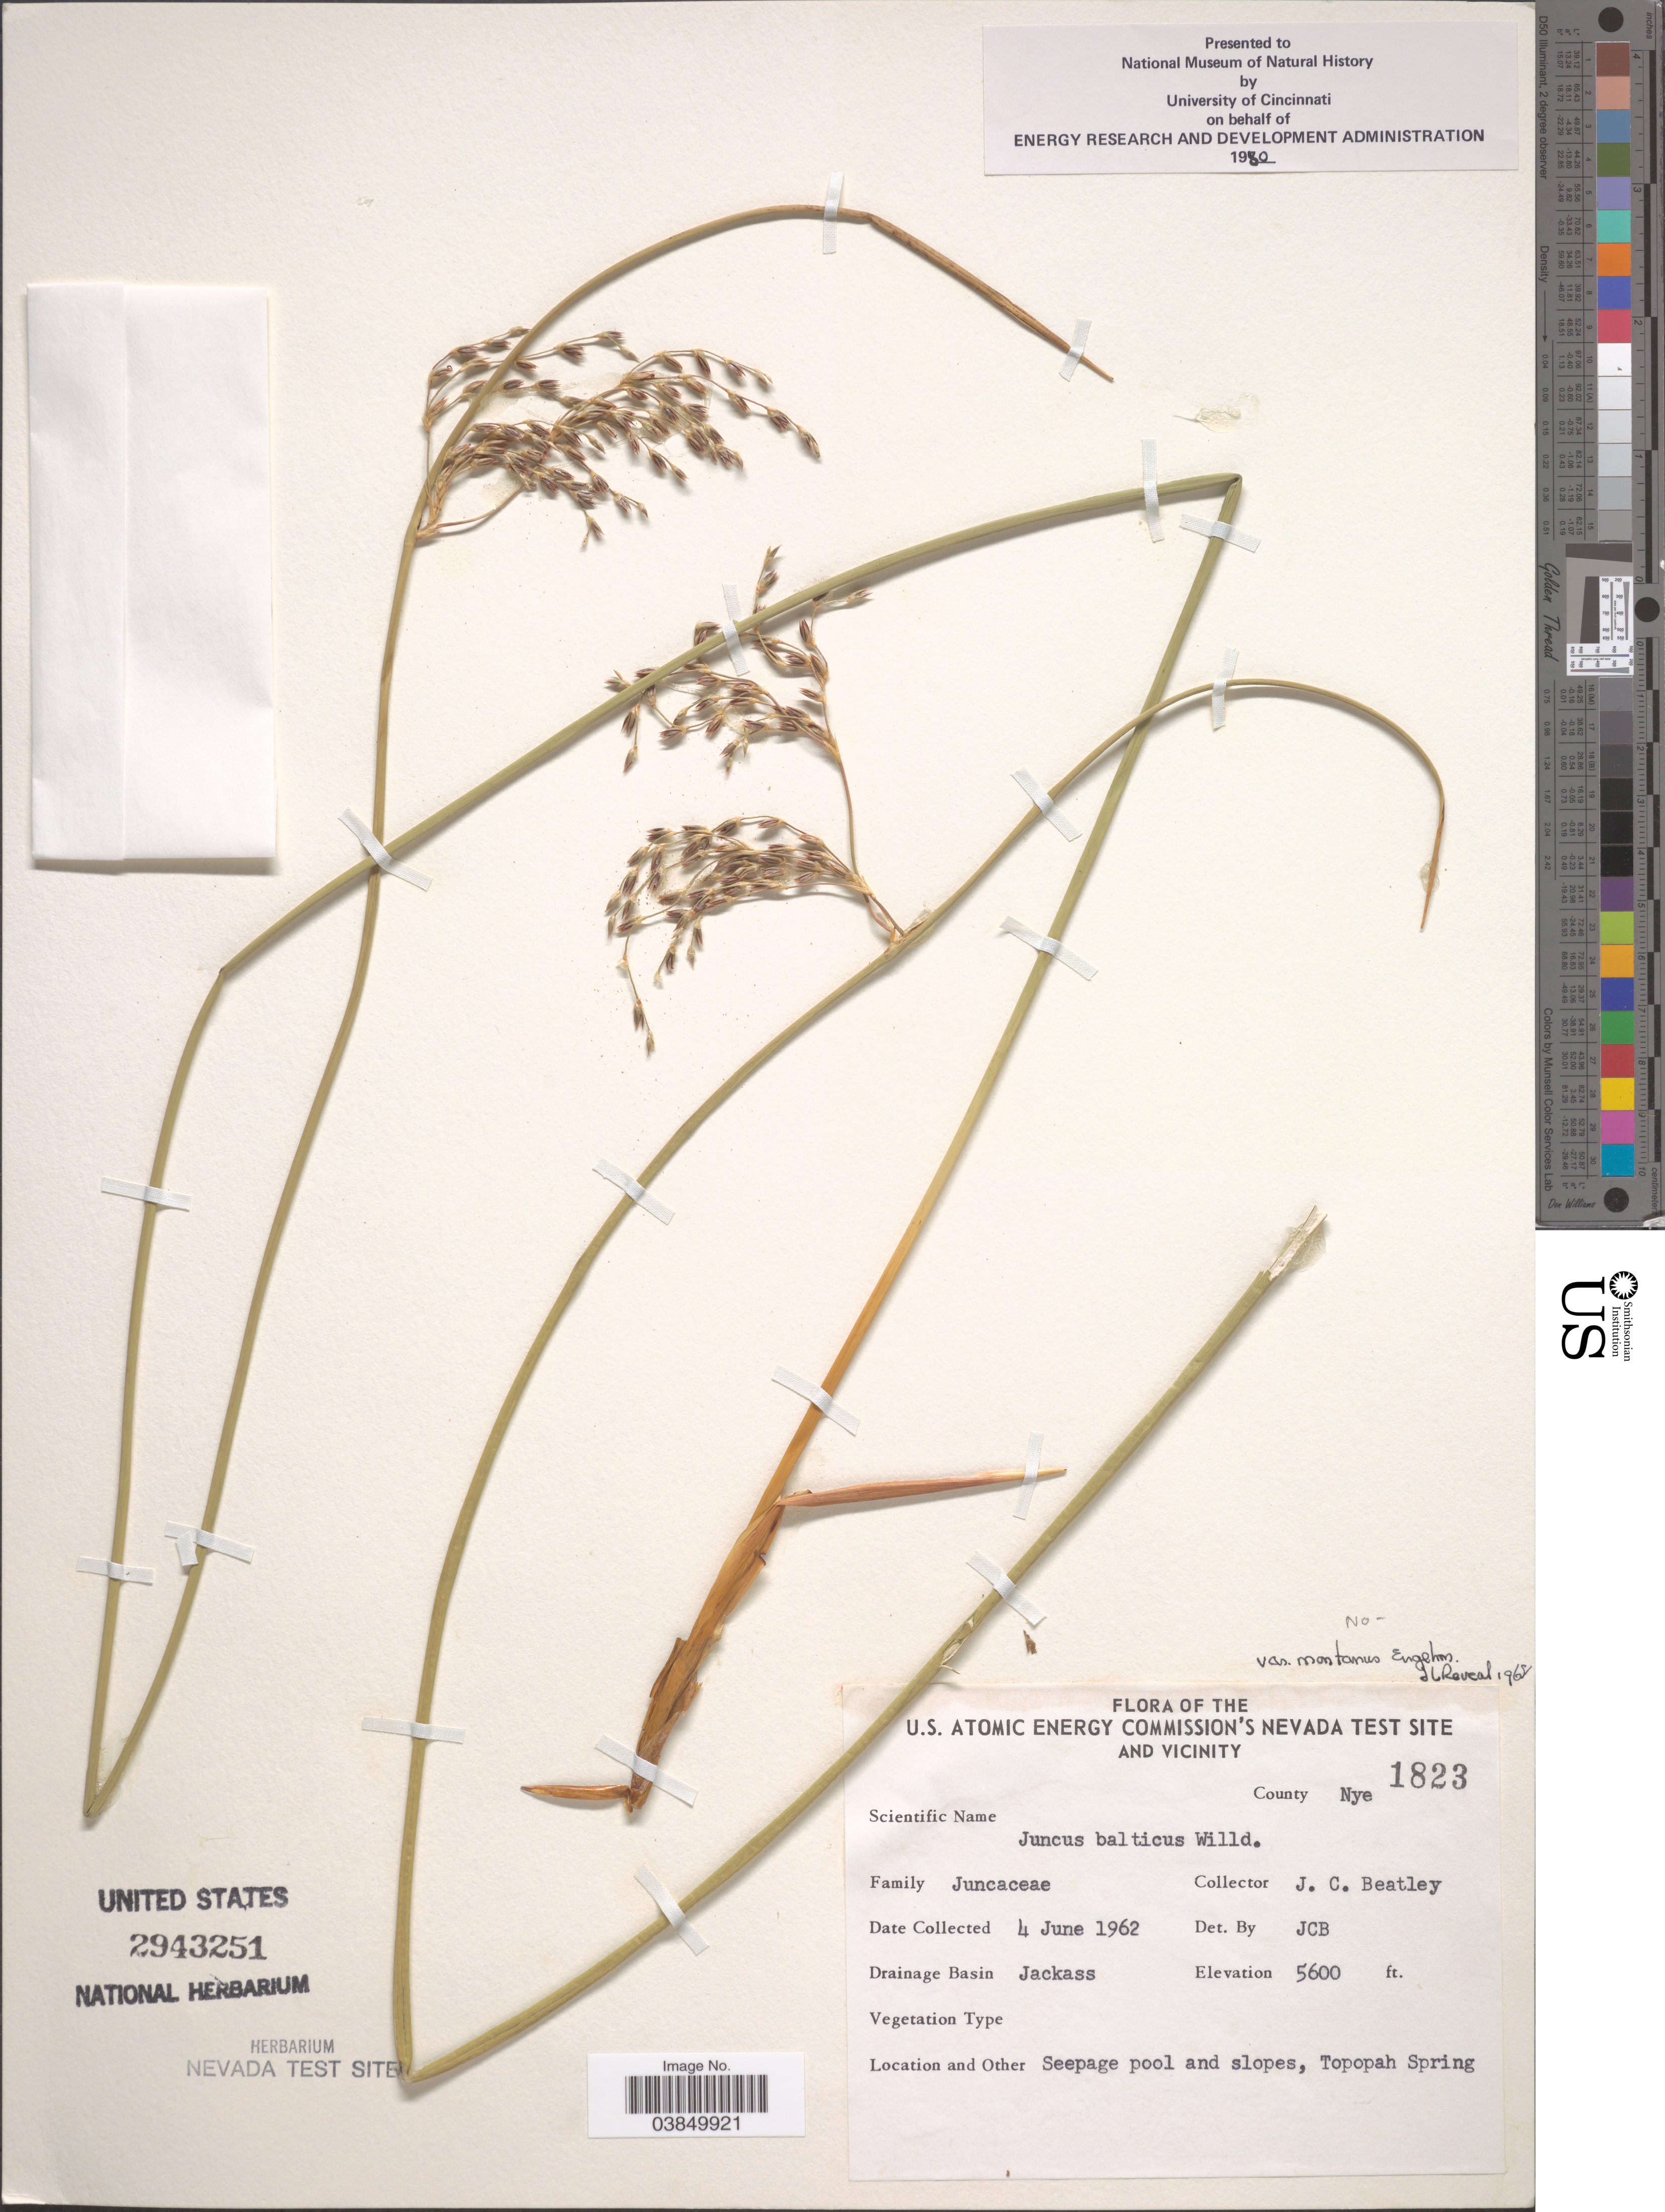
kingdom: Plantae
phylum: Tracheophyta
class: Liliopsida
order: Poales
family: Juncaceae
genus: Juncus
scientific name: Juncus balticus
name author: Willd.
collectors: J. C. Beatley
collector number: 1823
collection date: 1962-06-04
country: United States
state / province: Nevada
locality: U.S. Atomic Energy Commission's Nevada Test Site and vicinity. County Nye. Drainage Basin Jackass. Topopah Spring.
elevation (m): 1707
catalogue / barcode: US 2943251